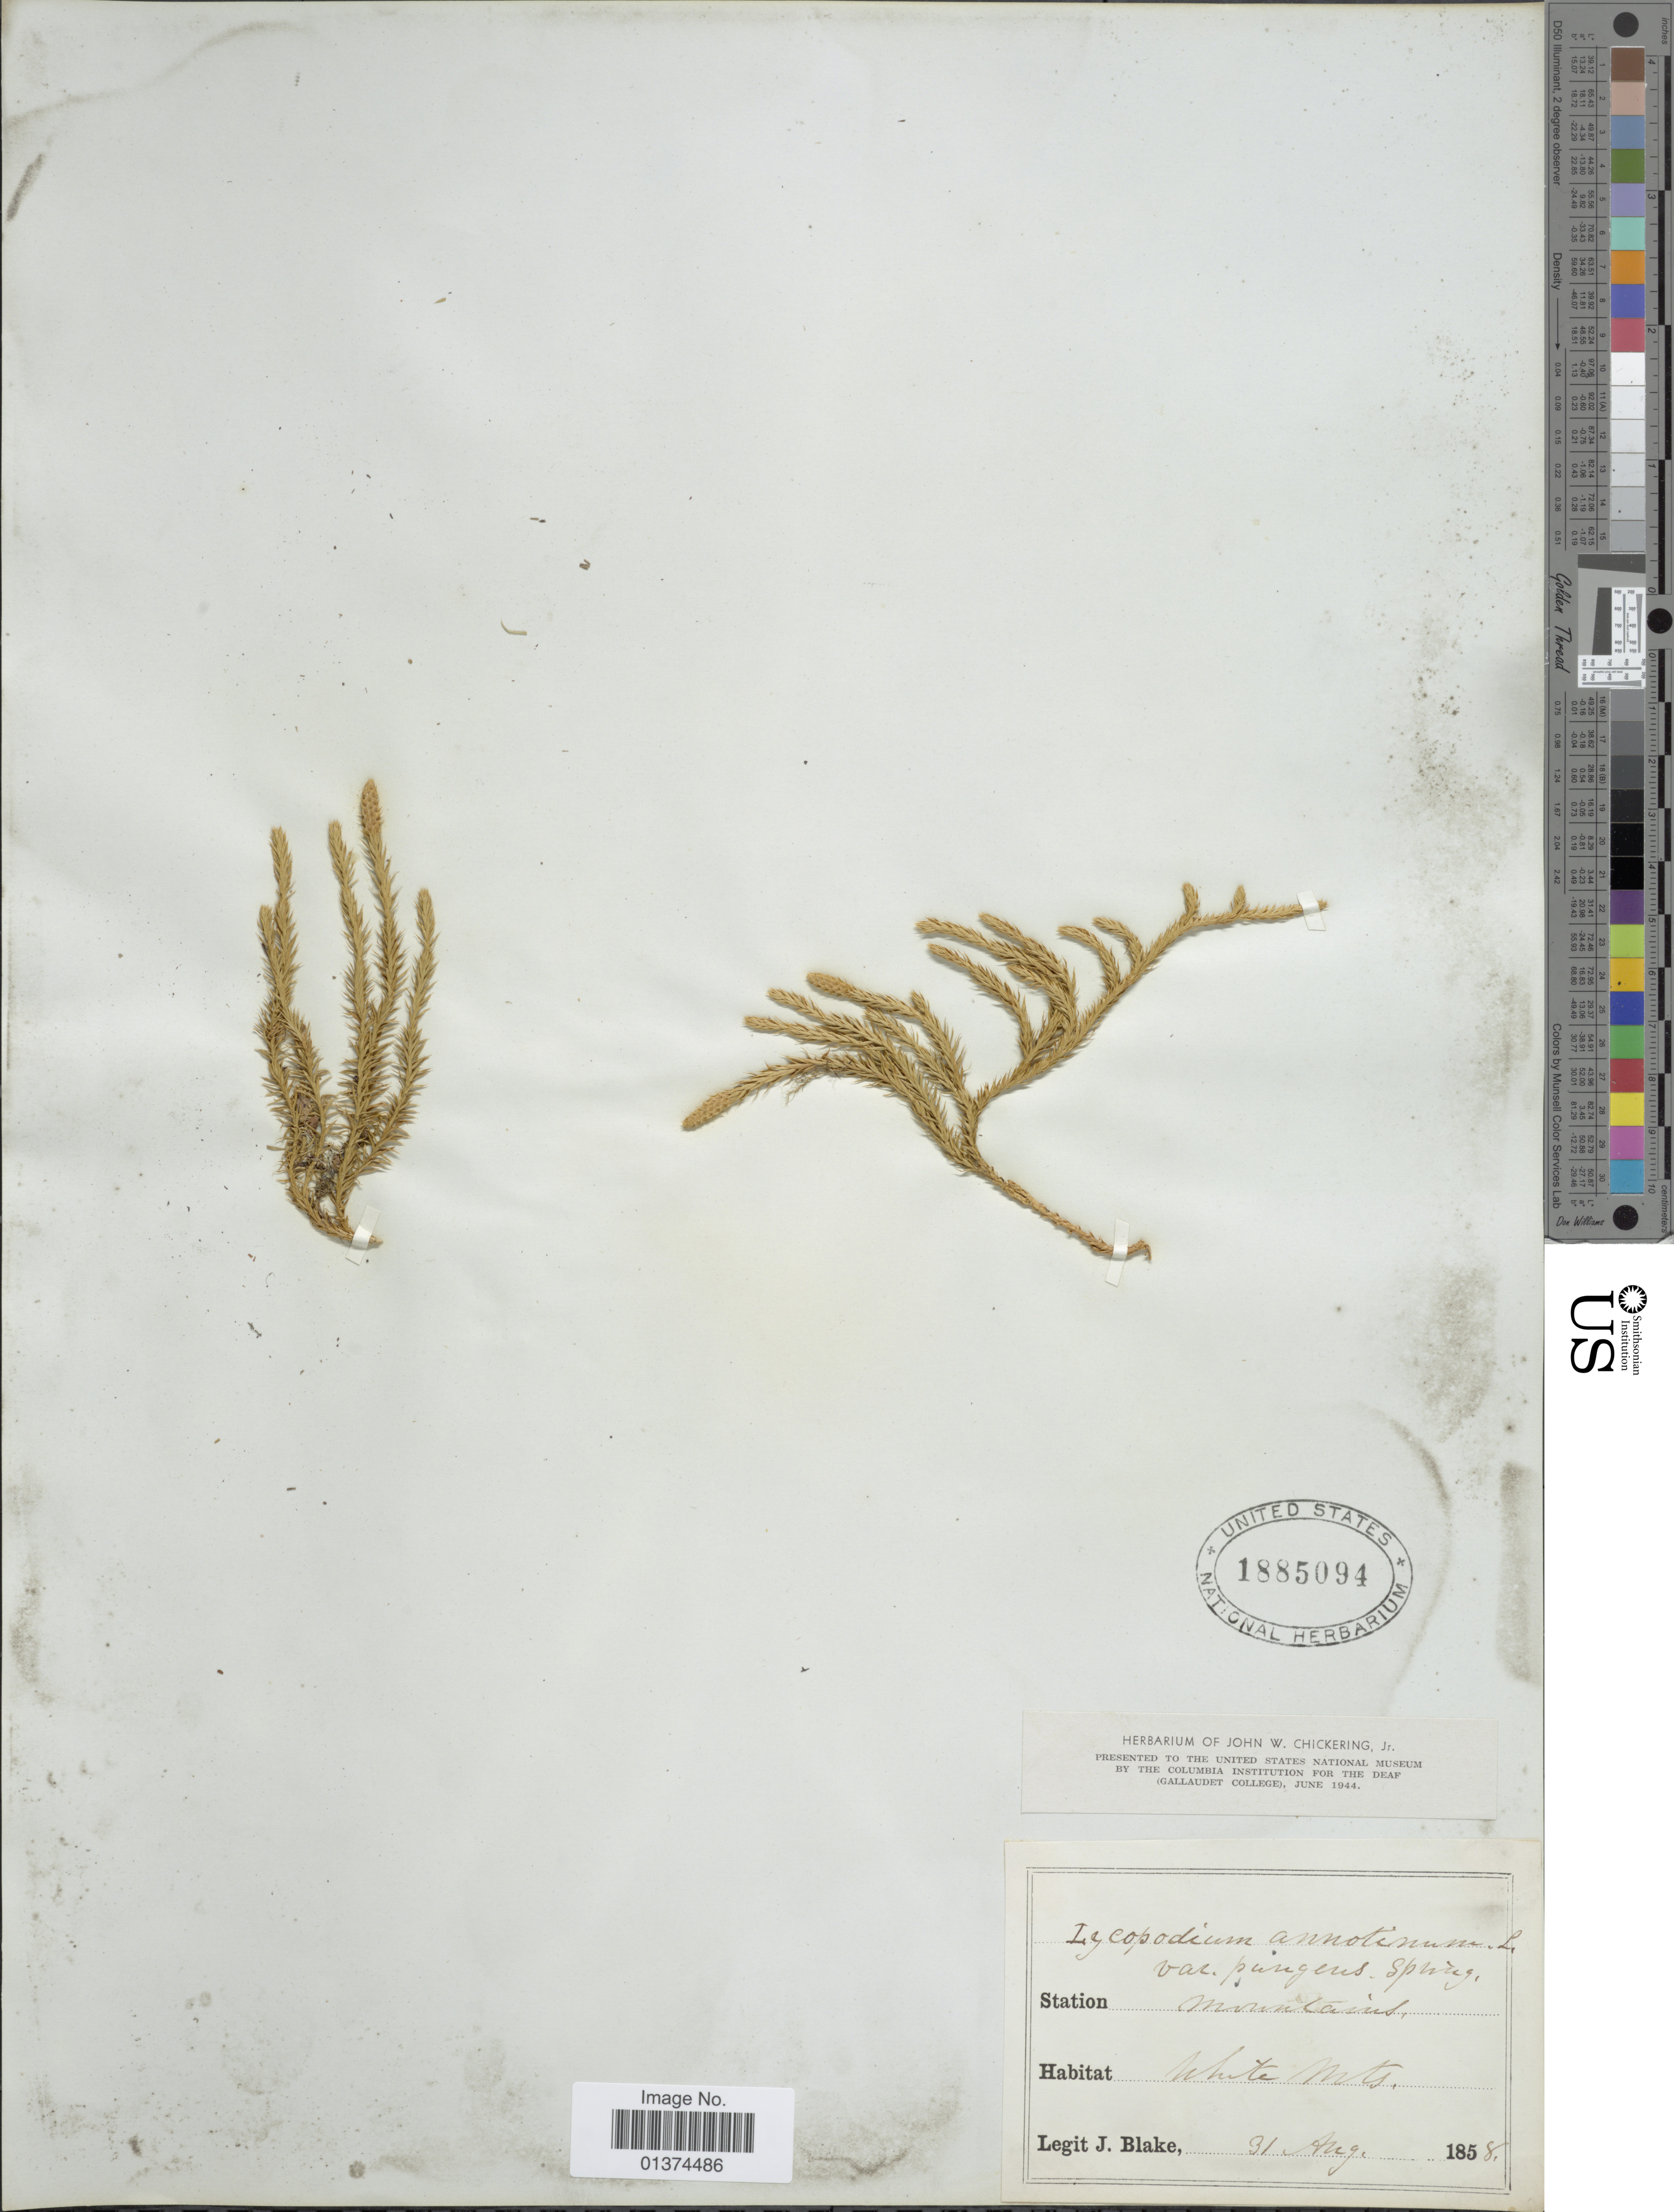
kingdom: Plantae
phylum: Tracheophyta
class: Lycopodiopsida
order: Lycopodiales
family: Lycopodiaceae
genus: Spinulum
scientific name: Spinulum annotinum subsp. annotinum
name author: (L.) A. Haines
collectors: J. Blake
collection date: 1858-08-31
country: United States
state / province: New Hampshire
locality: White Mts.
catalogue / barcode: US 1885094